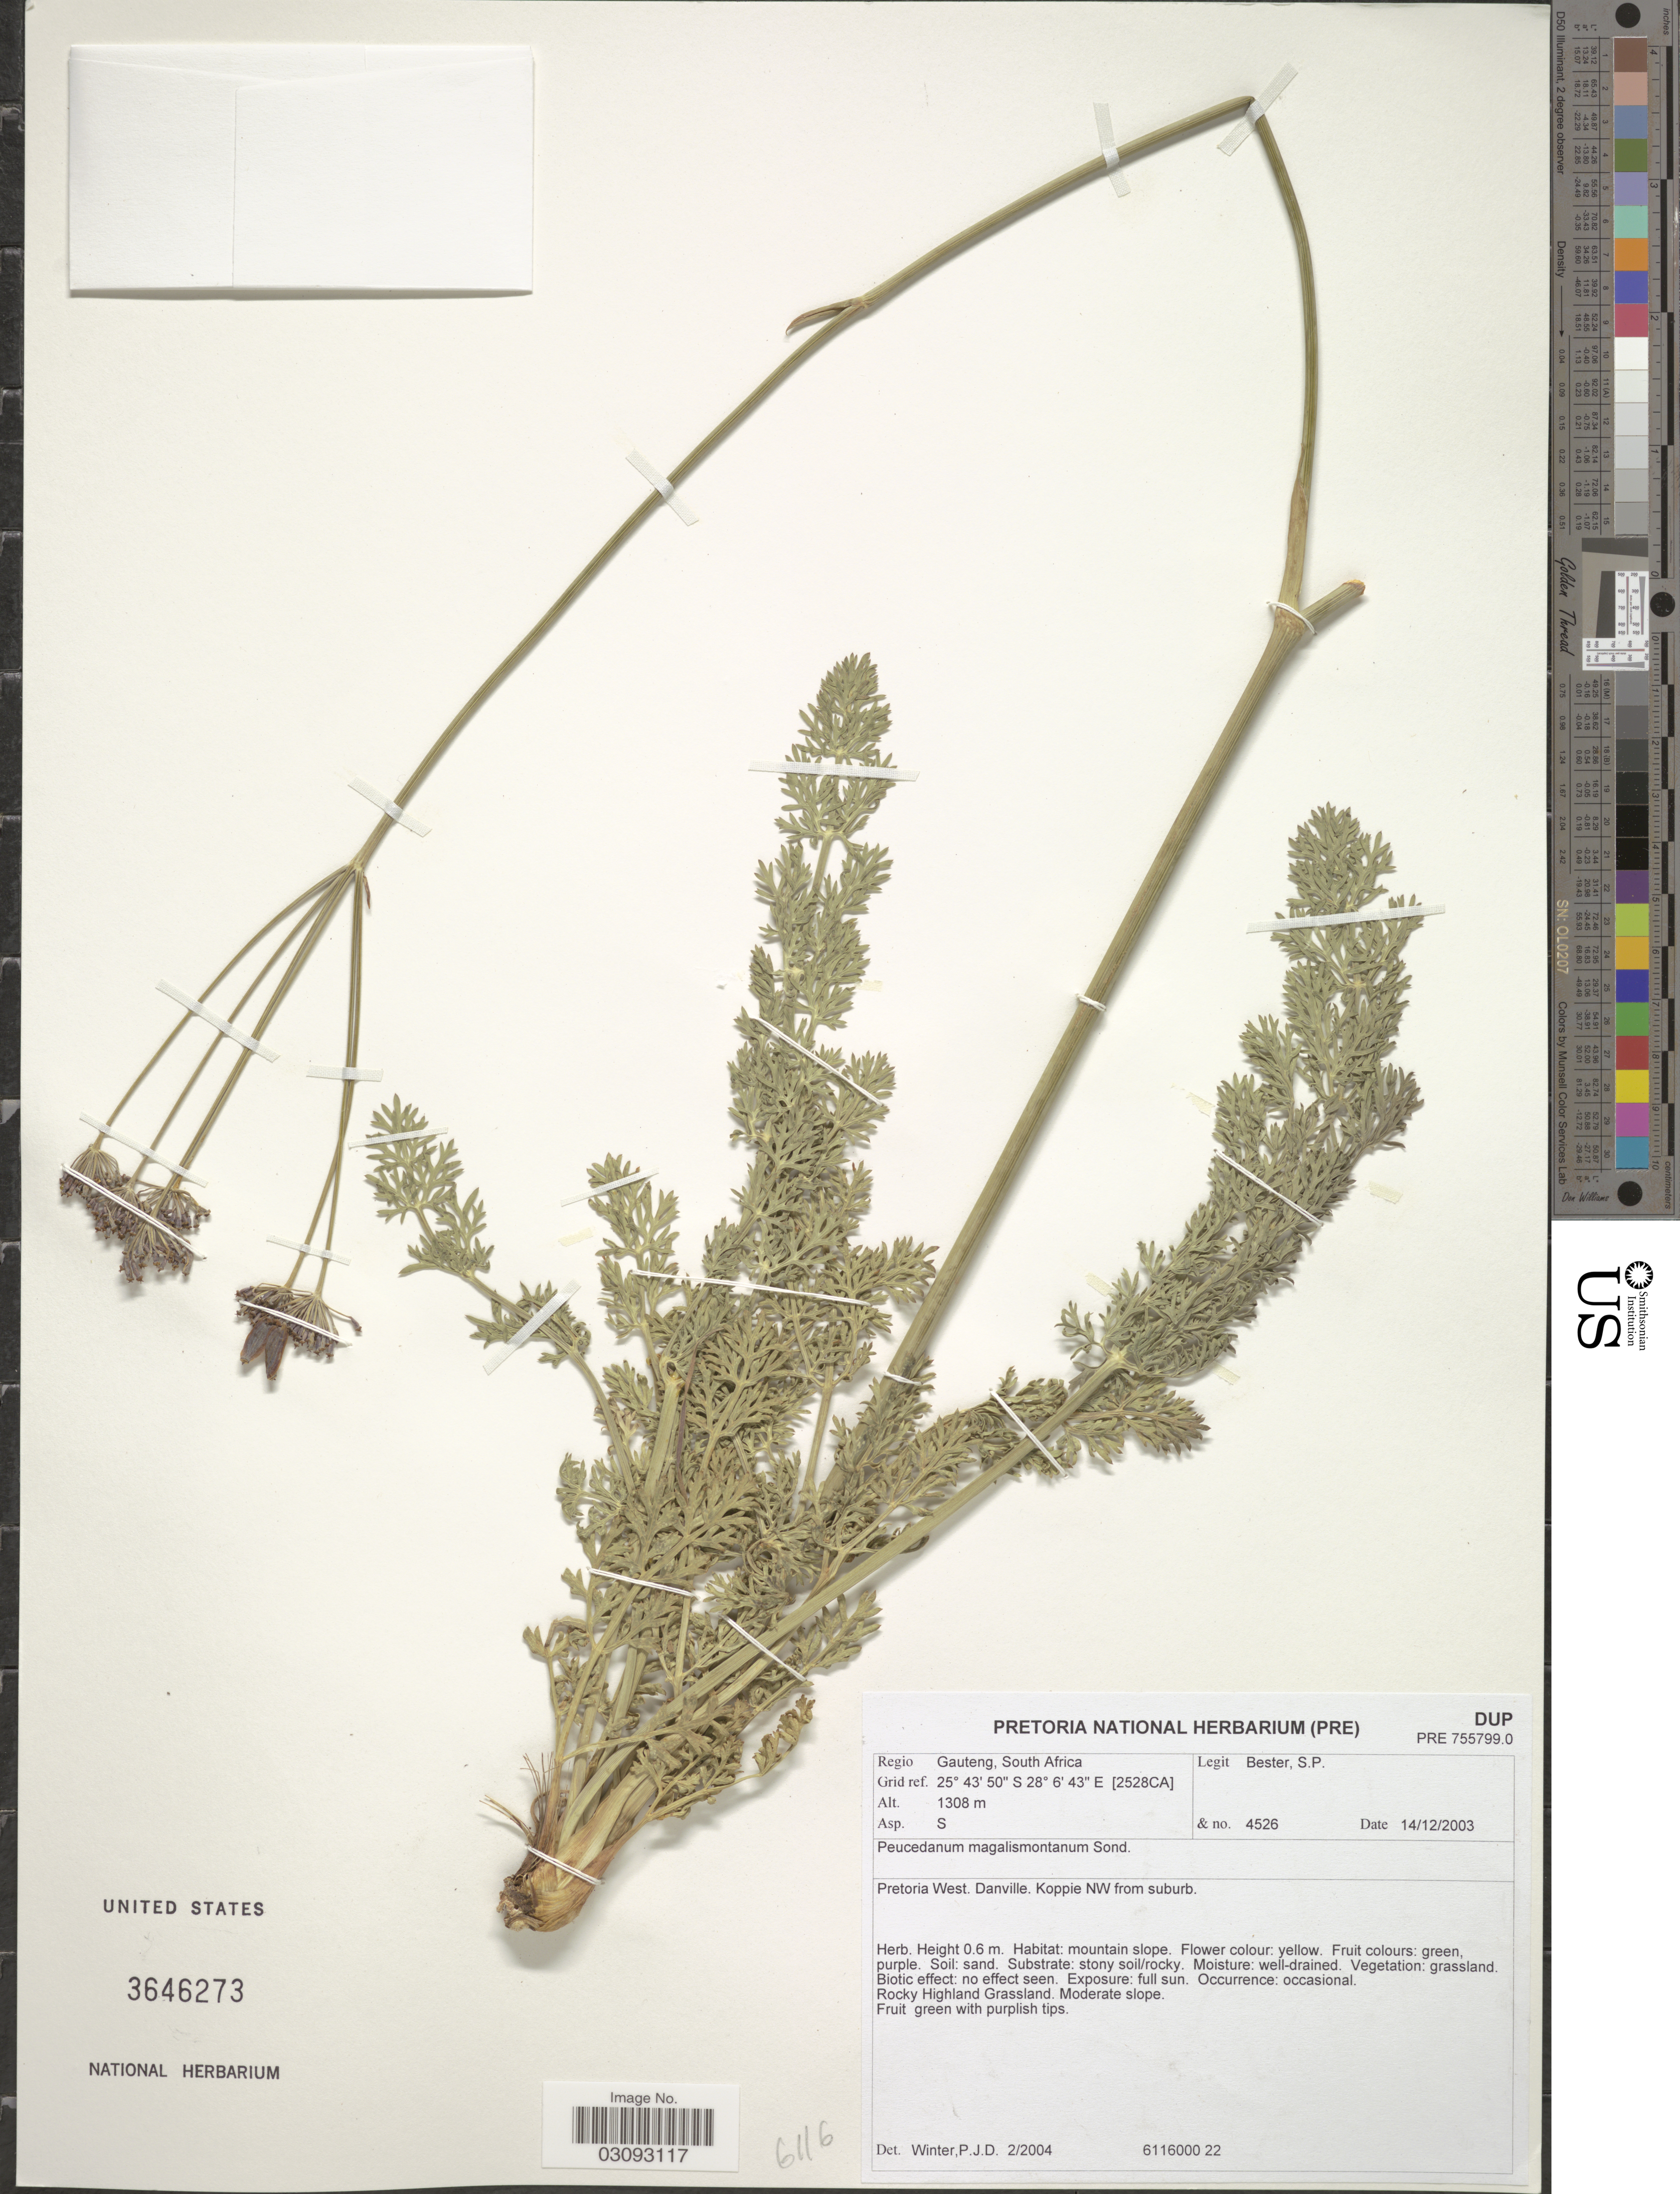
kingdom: Plantae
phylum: Tracheophyta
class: Magnoliopsida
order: Apiales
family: Apiaceae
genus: Peucedanum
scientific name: Peucedanum magalismontanum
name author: Sond.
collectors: S. Bester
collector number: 4526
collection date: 2003-12-14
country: South Africa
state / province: Gauteng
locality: Grid ref. 2528CA. Pretoria West. Danville. Koppie NW from suburb.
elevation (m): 1308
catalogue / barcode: US 3646273